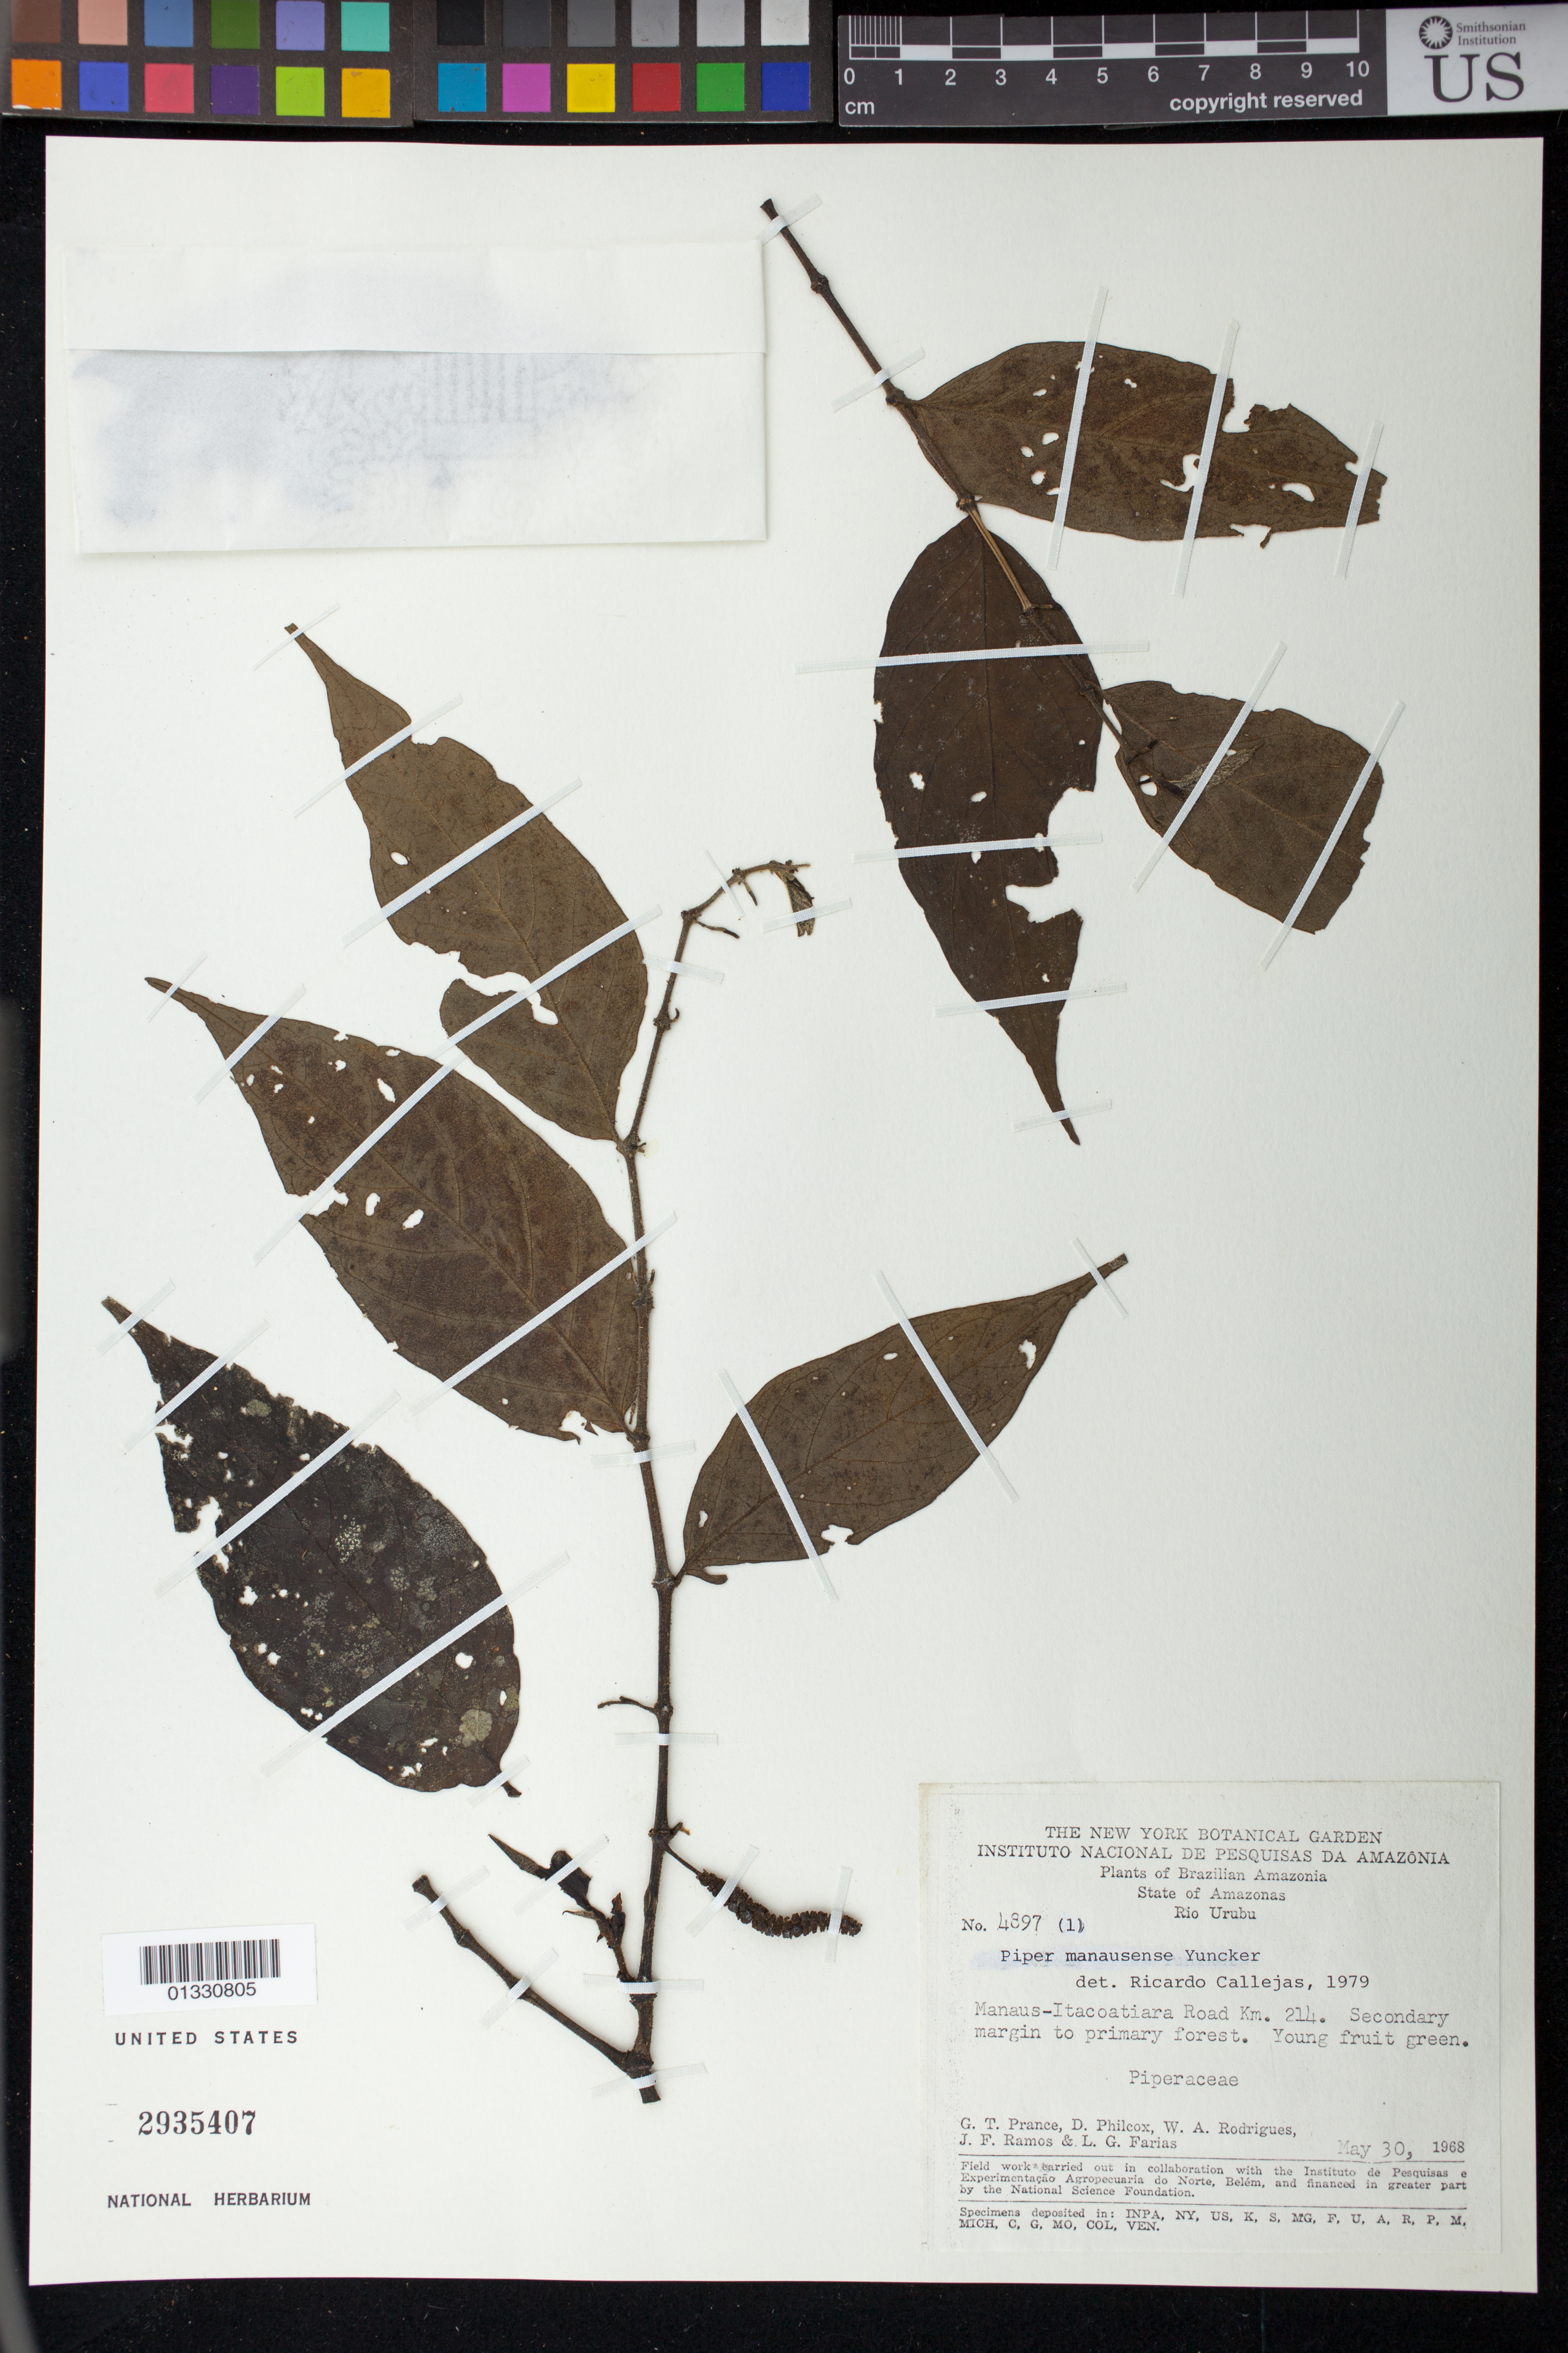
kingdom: Plantae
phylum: Tracheophyta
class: Magnoliopsida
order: Piperales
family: Piperaceae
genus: Piper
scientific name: Piper manausense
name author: Yunck.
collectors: G. T. Prance, D. Philcox, W. A. Rodrigues, J. F. Ramos & L. G. Farias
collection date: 1968-05-30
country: Brazil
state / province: Amazonas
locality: Manaus-Itacoatiara Road Km 214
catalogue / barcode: US 2935407